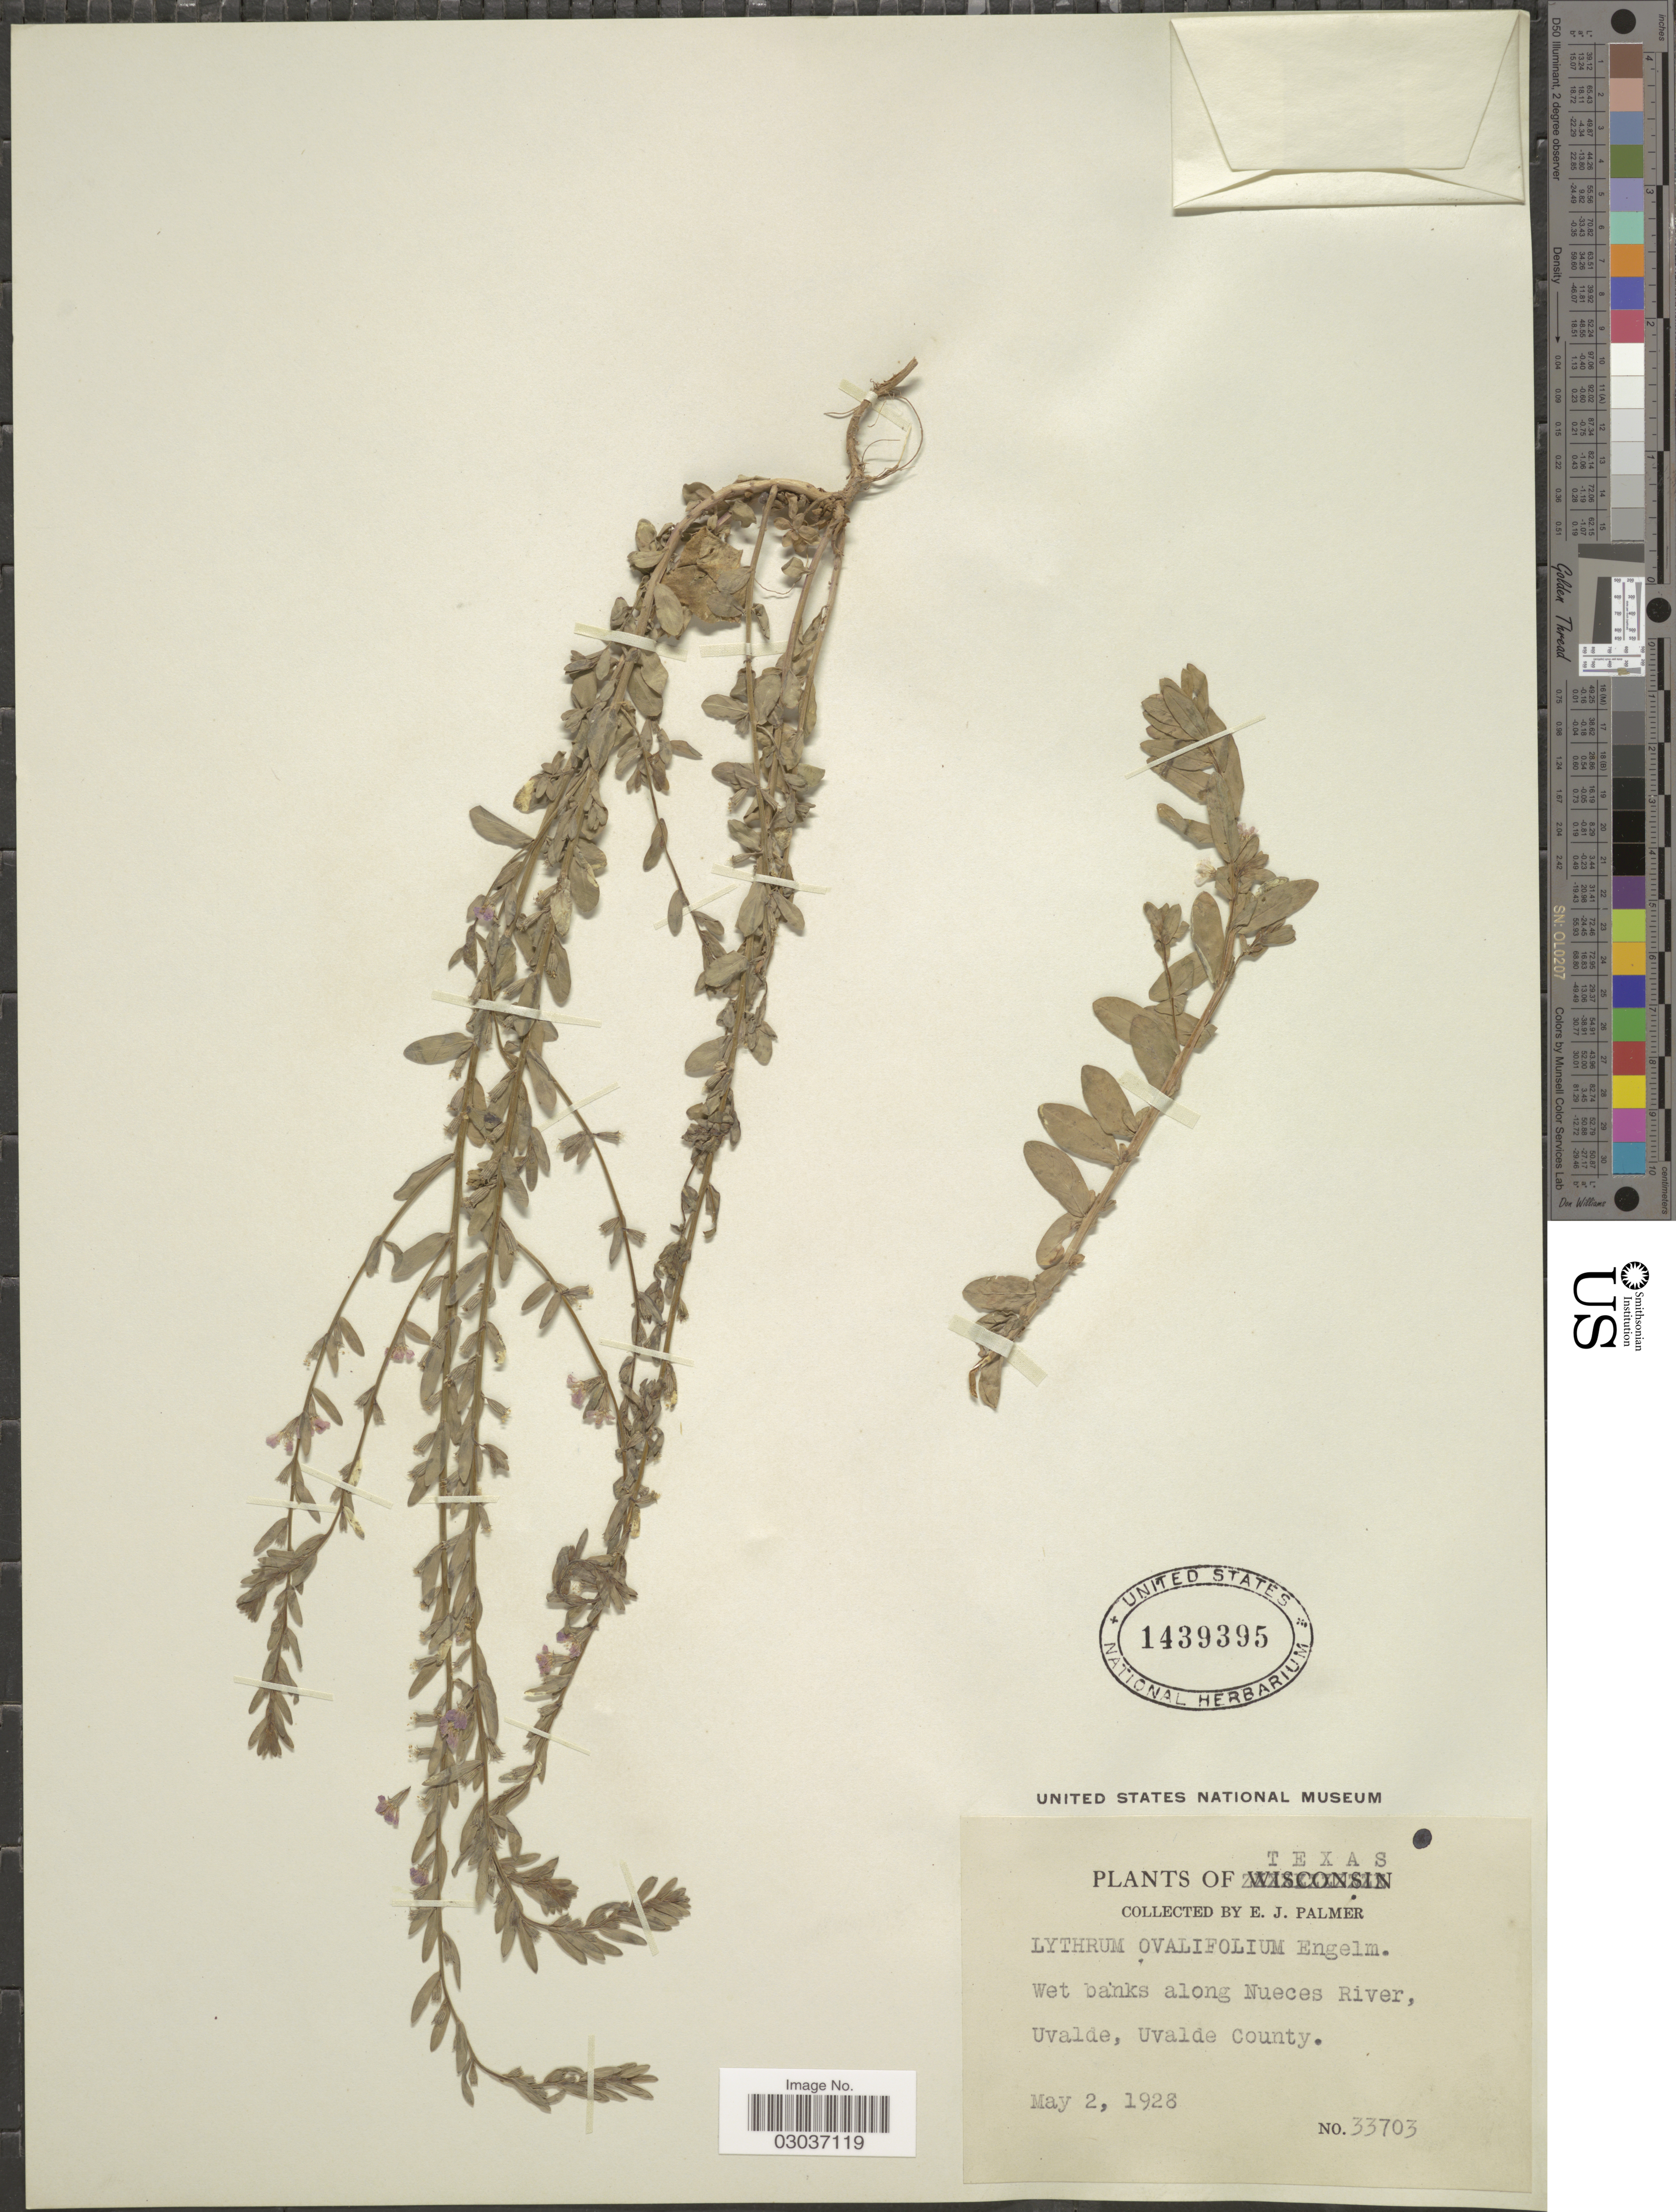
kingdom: Plantae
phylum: Tracheophyta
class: Magnoliopsida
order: Myrtales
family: Lythraceae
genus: Lythrum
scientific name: Lythrum ovalifolium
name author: (A. Gray) Engelm. ex Koehne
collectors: E. J. Palmer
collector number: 33703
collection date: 1928-05-02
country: United States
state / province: Texas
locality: Wet banks along Nueces River, Uvalde, Uvalde County.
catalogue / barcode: US 1439395